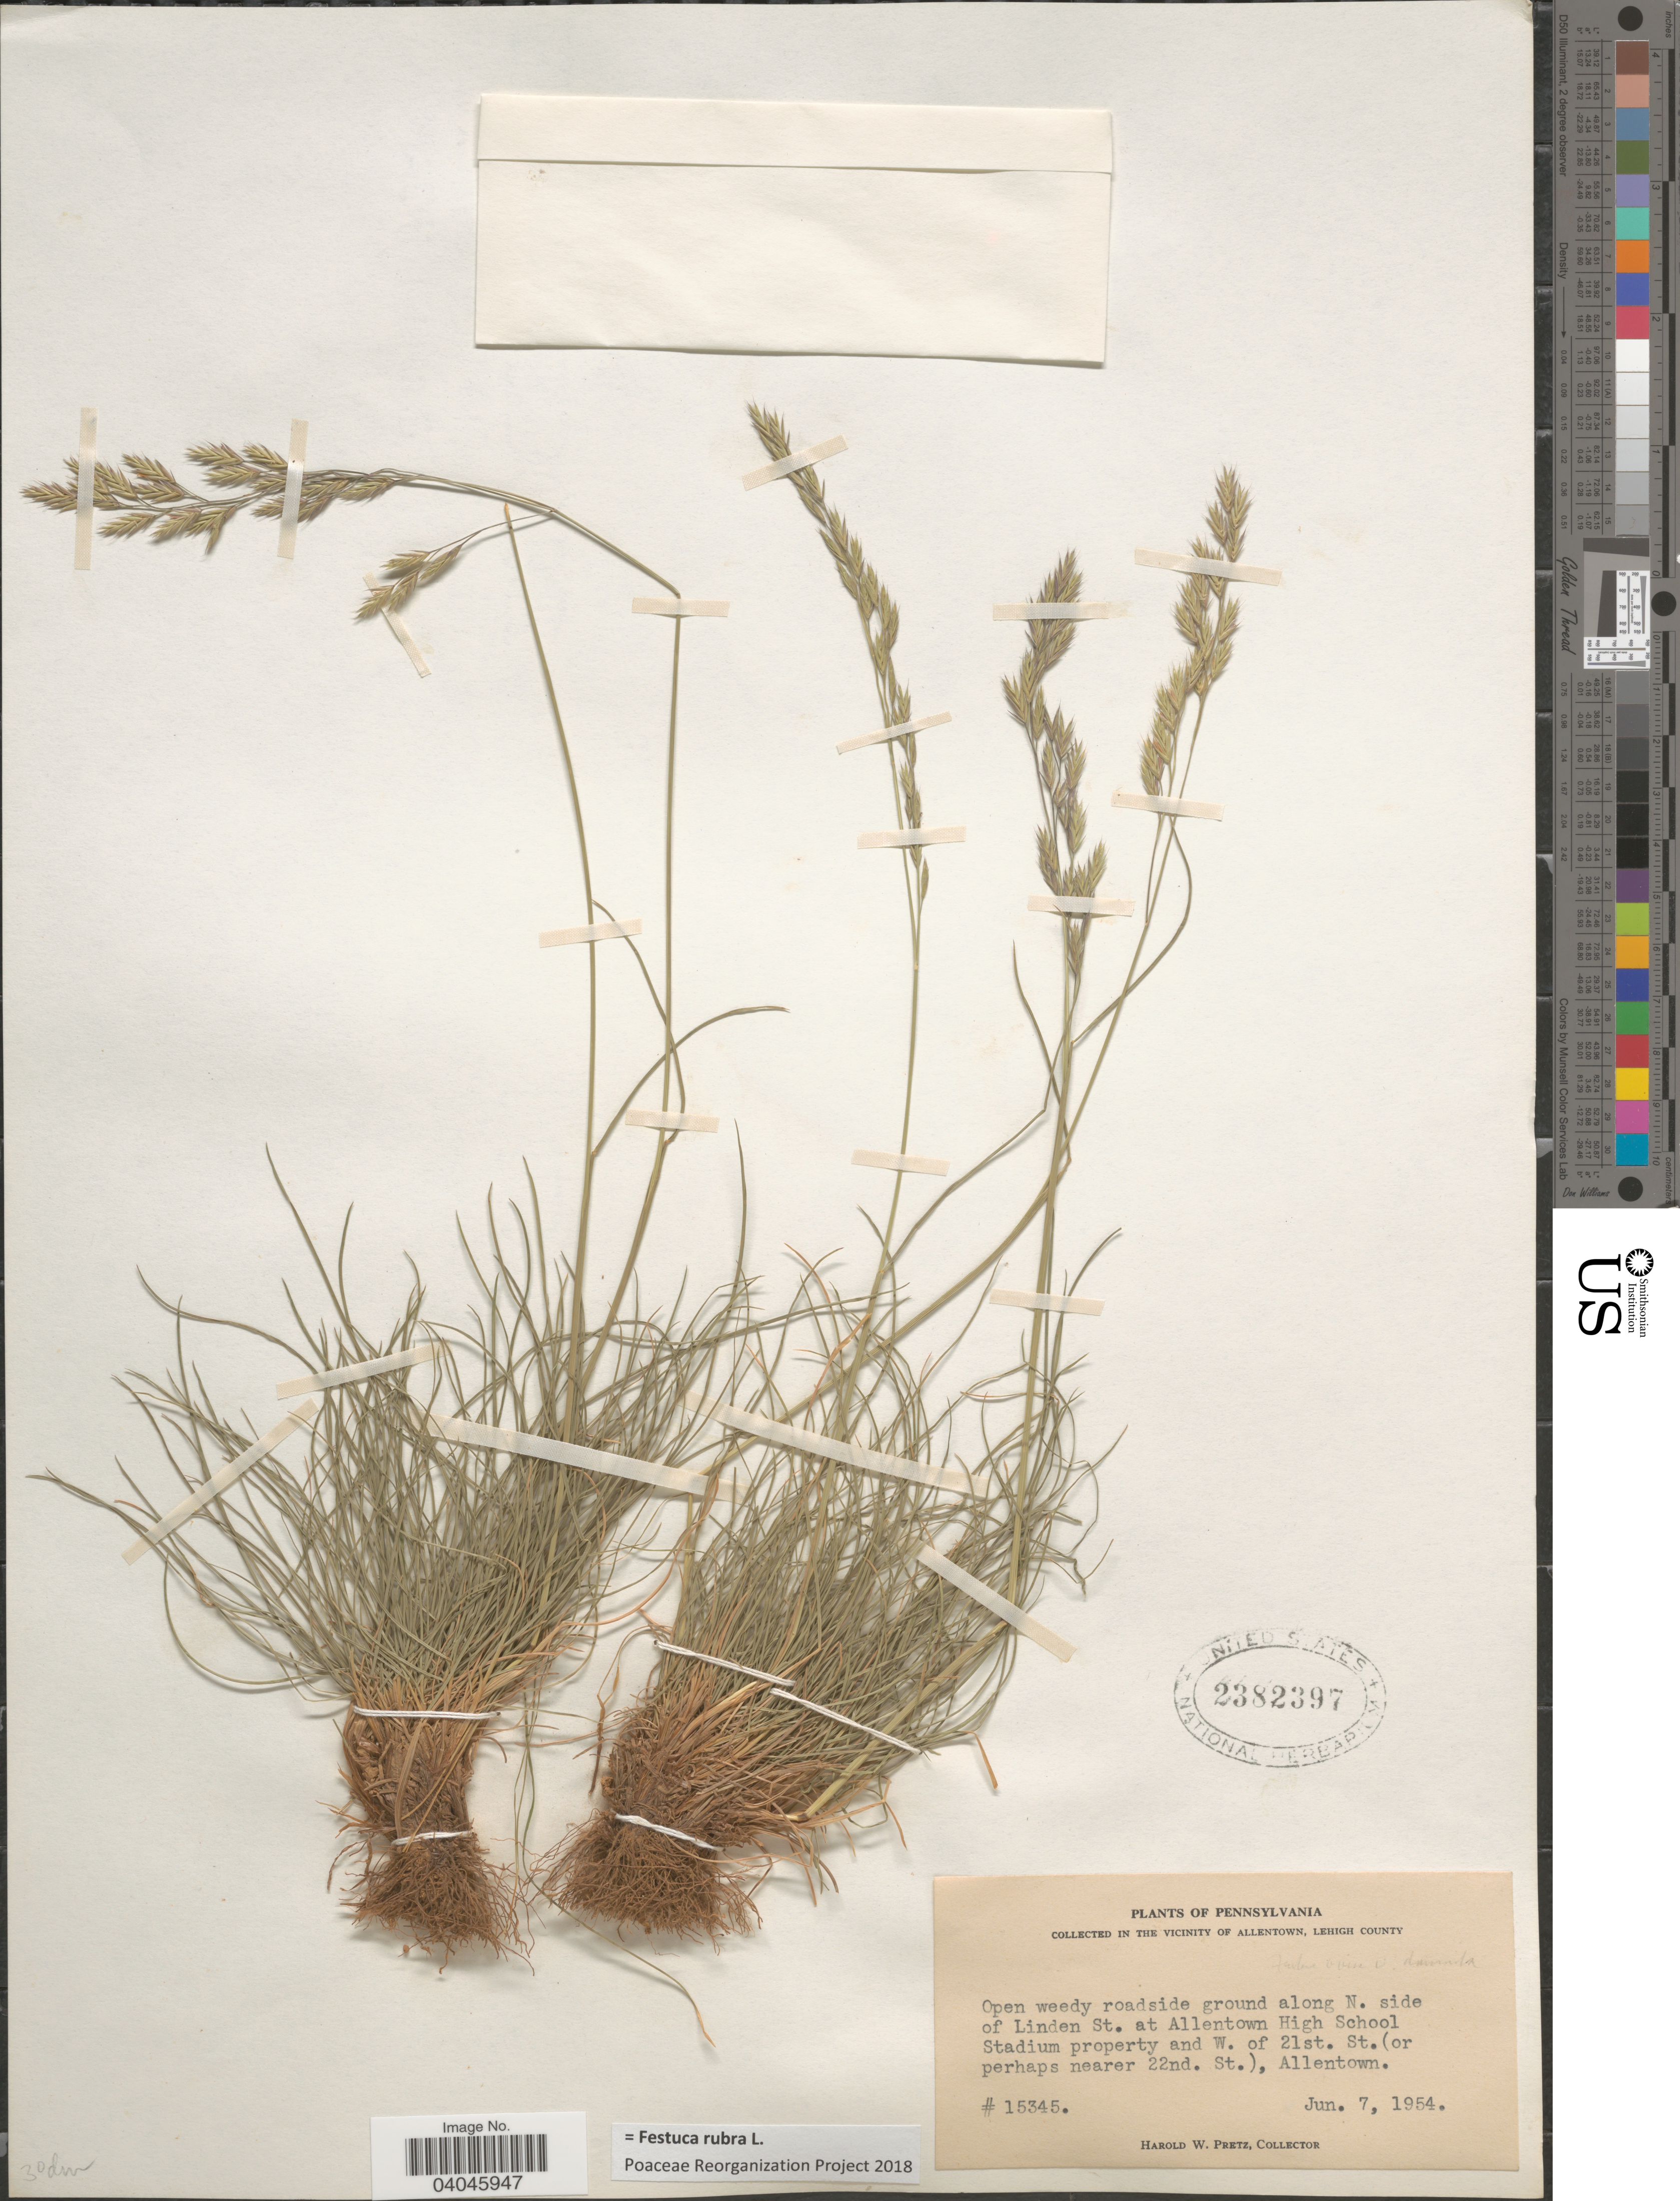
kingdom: Plantae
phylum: Tracheophyta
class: Liliopsida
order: Poales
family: Poaceae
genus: Festuca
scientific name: Festuca rubra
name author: L.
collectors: H. W. Pretz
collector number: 15345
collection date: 1954-06-07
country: United States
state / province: Pennsylvania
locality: In the vicinity of Allentown, Lehigh County. Open weedy roadside ground along N. side of Linden St. at Allentown High School Stadium property and W. of 21st. St. (or perhaps nearer 22nd. St.), Allentown.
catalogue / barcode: US 2382397